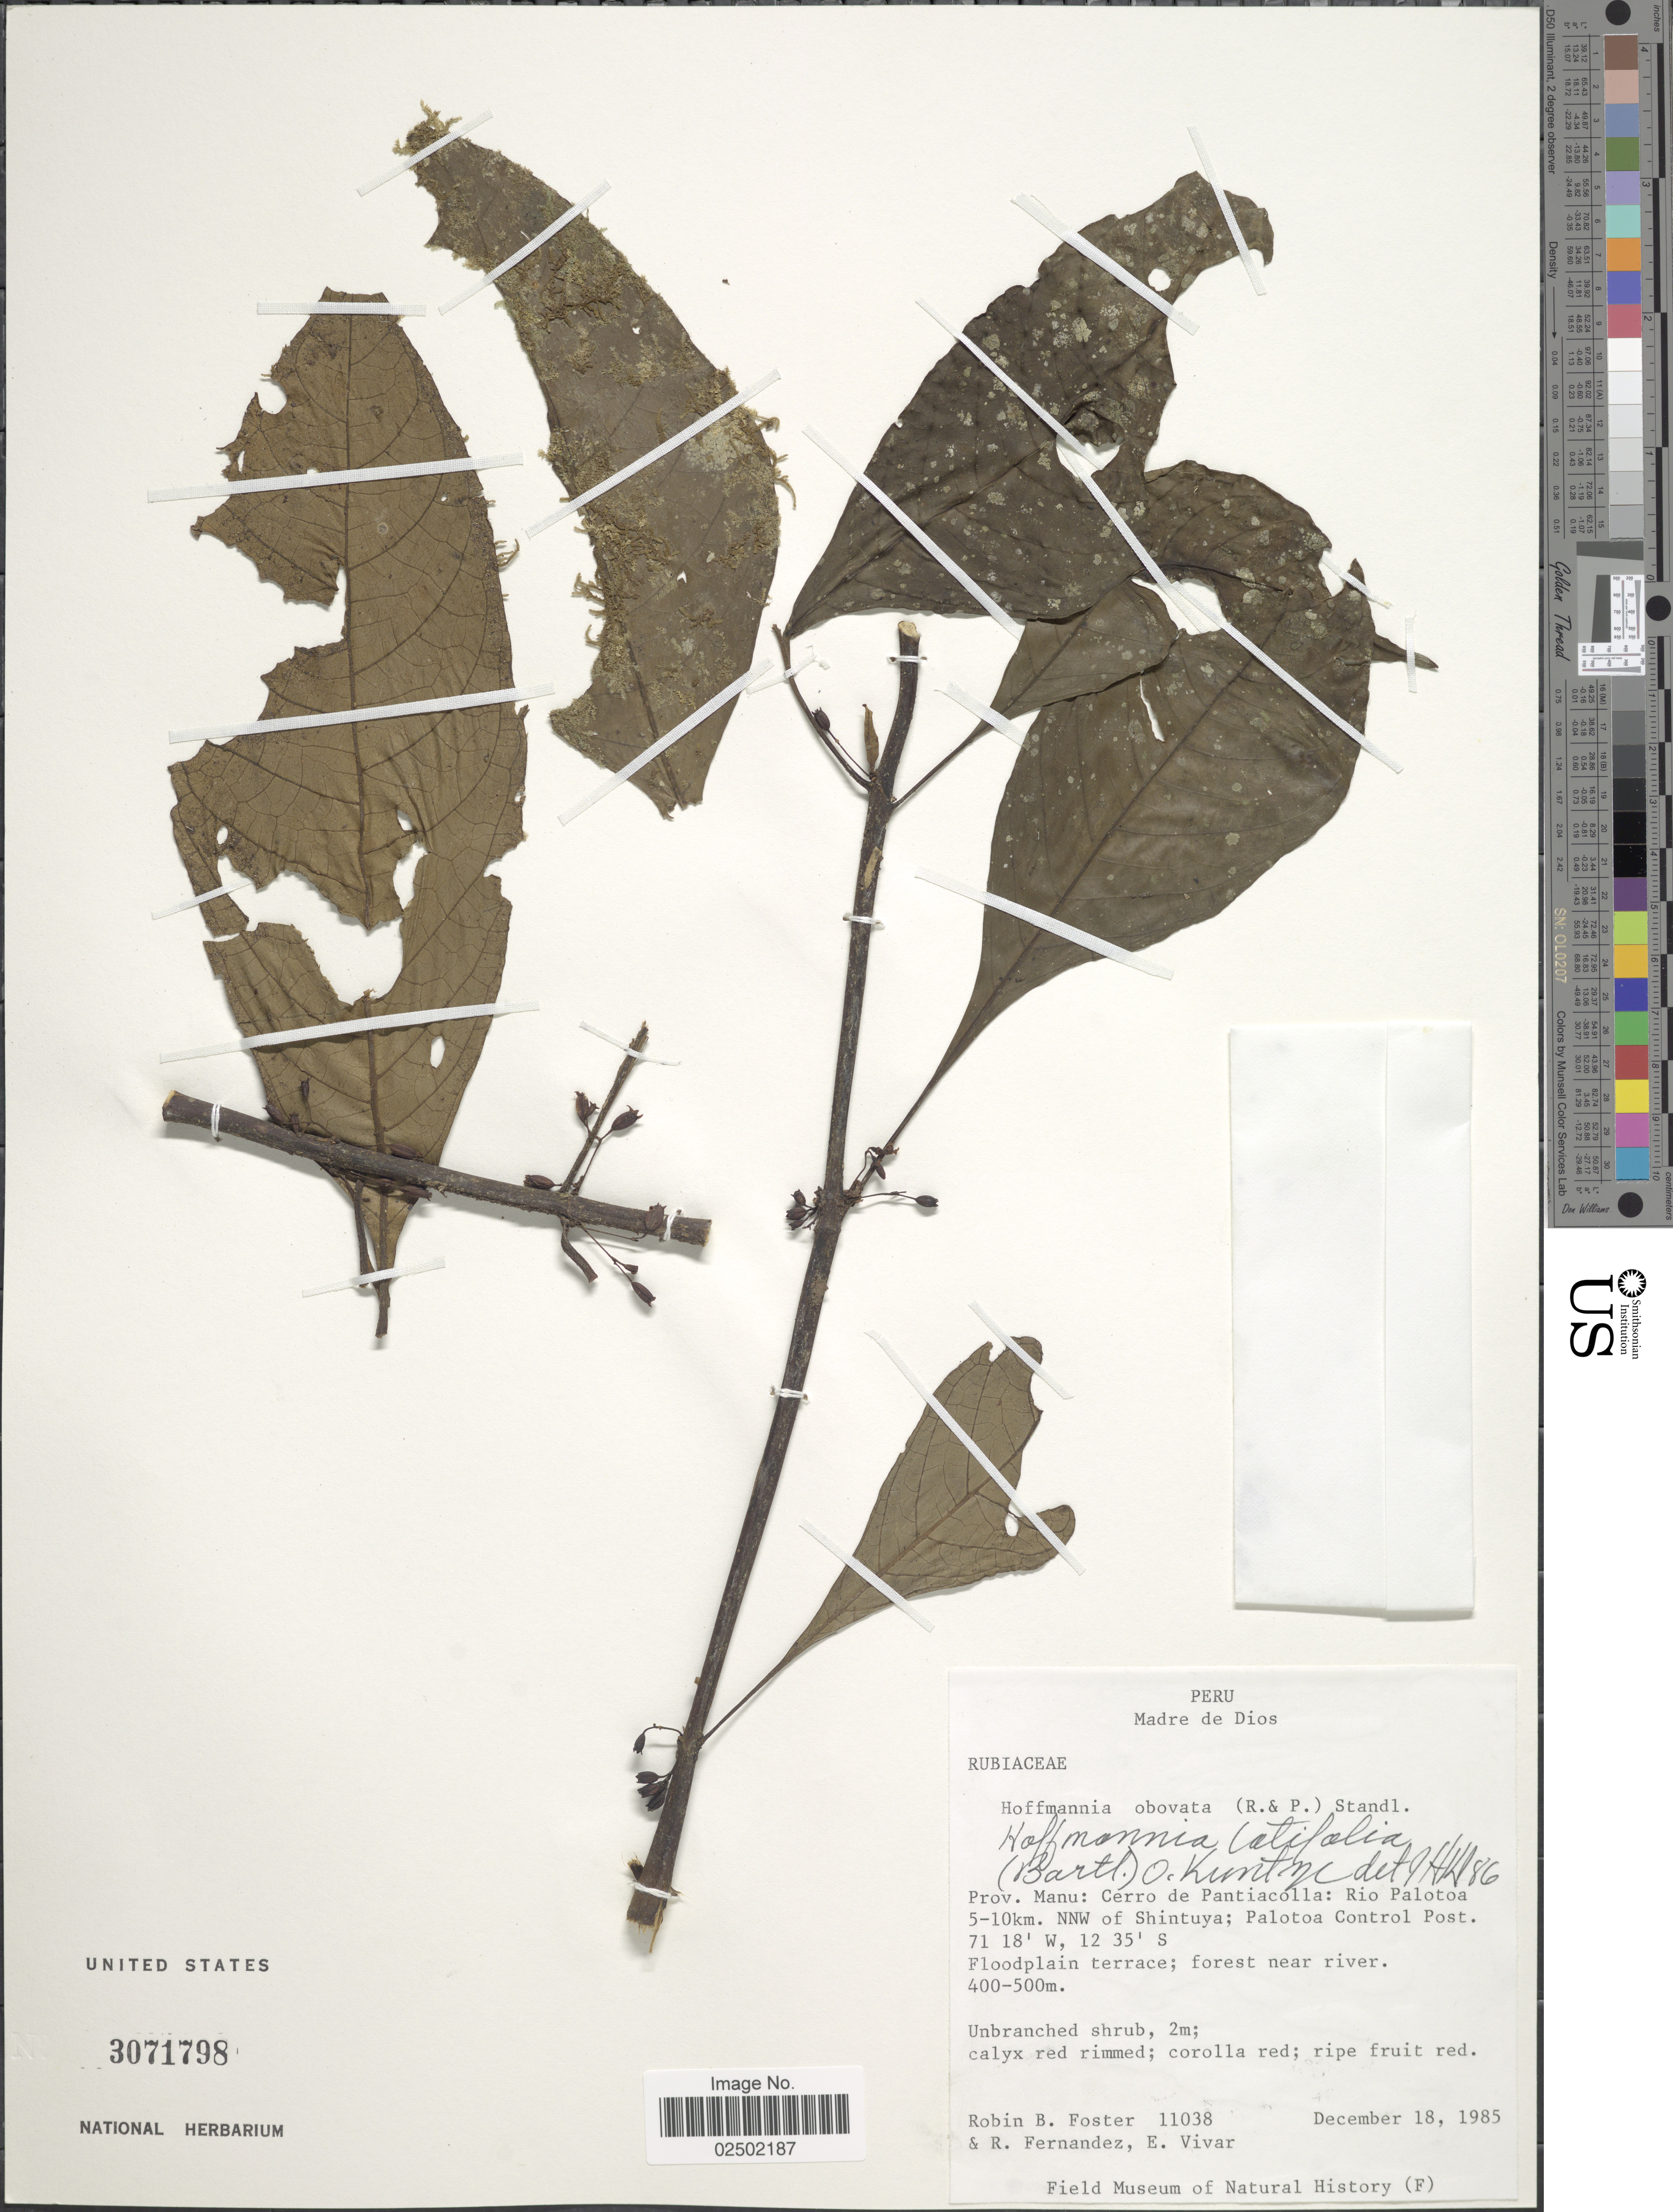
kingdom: Plantae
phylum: Tracheophyta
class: Magnoliopsida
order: Gentianales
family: Rubiaceae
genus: Hoffmannia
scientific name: Hoffmannia latifolia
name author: (Bartl.) Kuntze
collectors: R. B. Foster, R. Fernandez & E. Vivar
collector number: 11038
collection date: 1985-12-18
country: Peru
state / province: Madre de Dios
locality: Madre de Dios, Prov. Manu: Cerro de Panticolla: Rio Palotoa 5-10 km. NNW of Shintuya, Palotoa Control Post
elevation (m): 400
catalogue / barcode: US 3071798